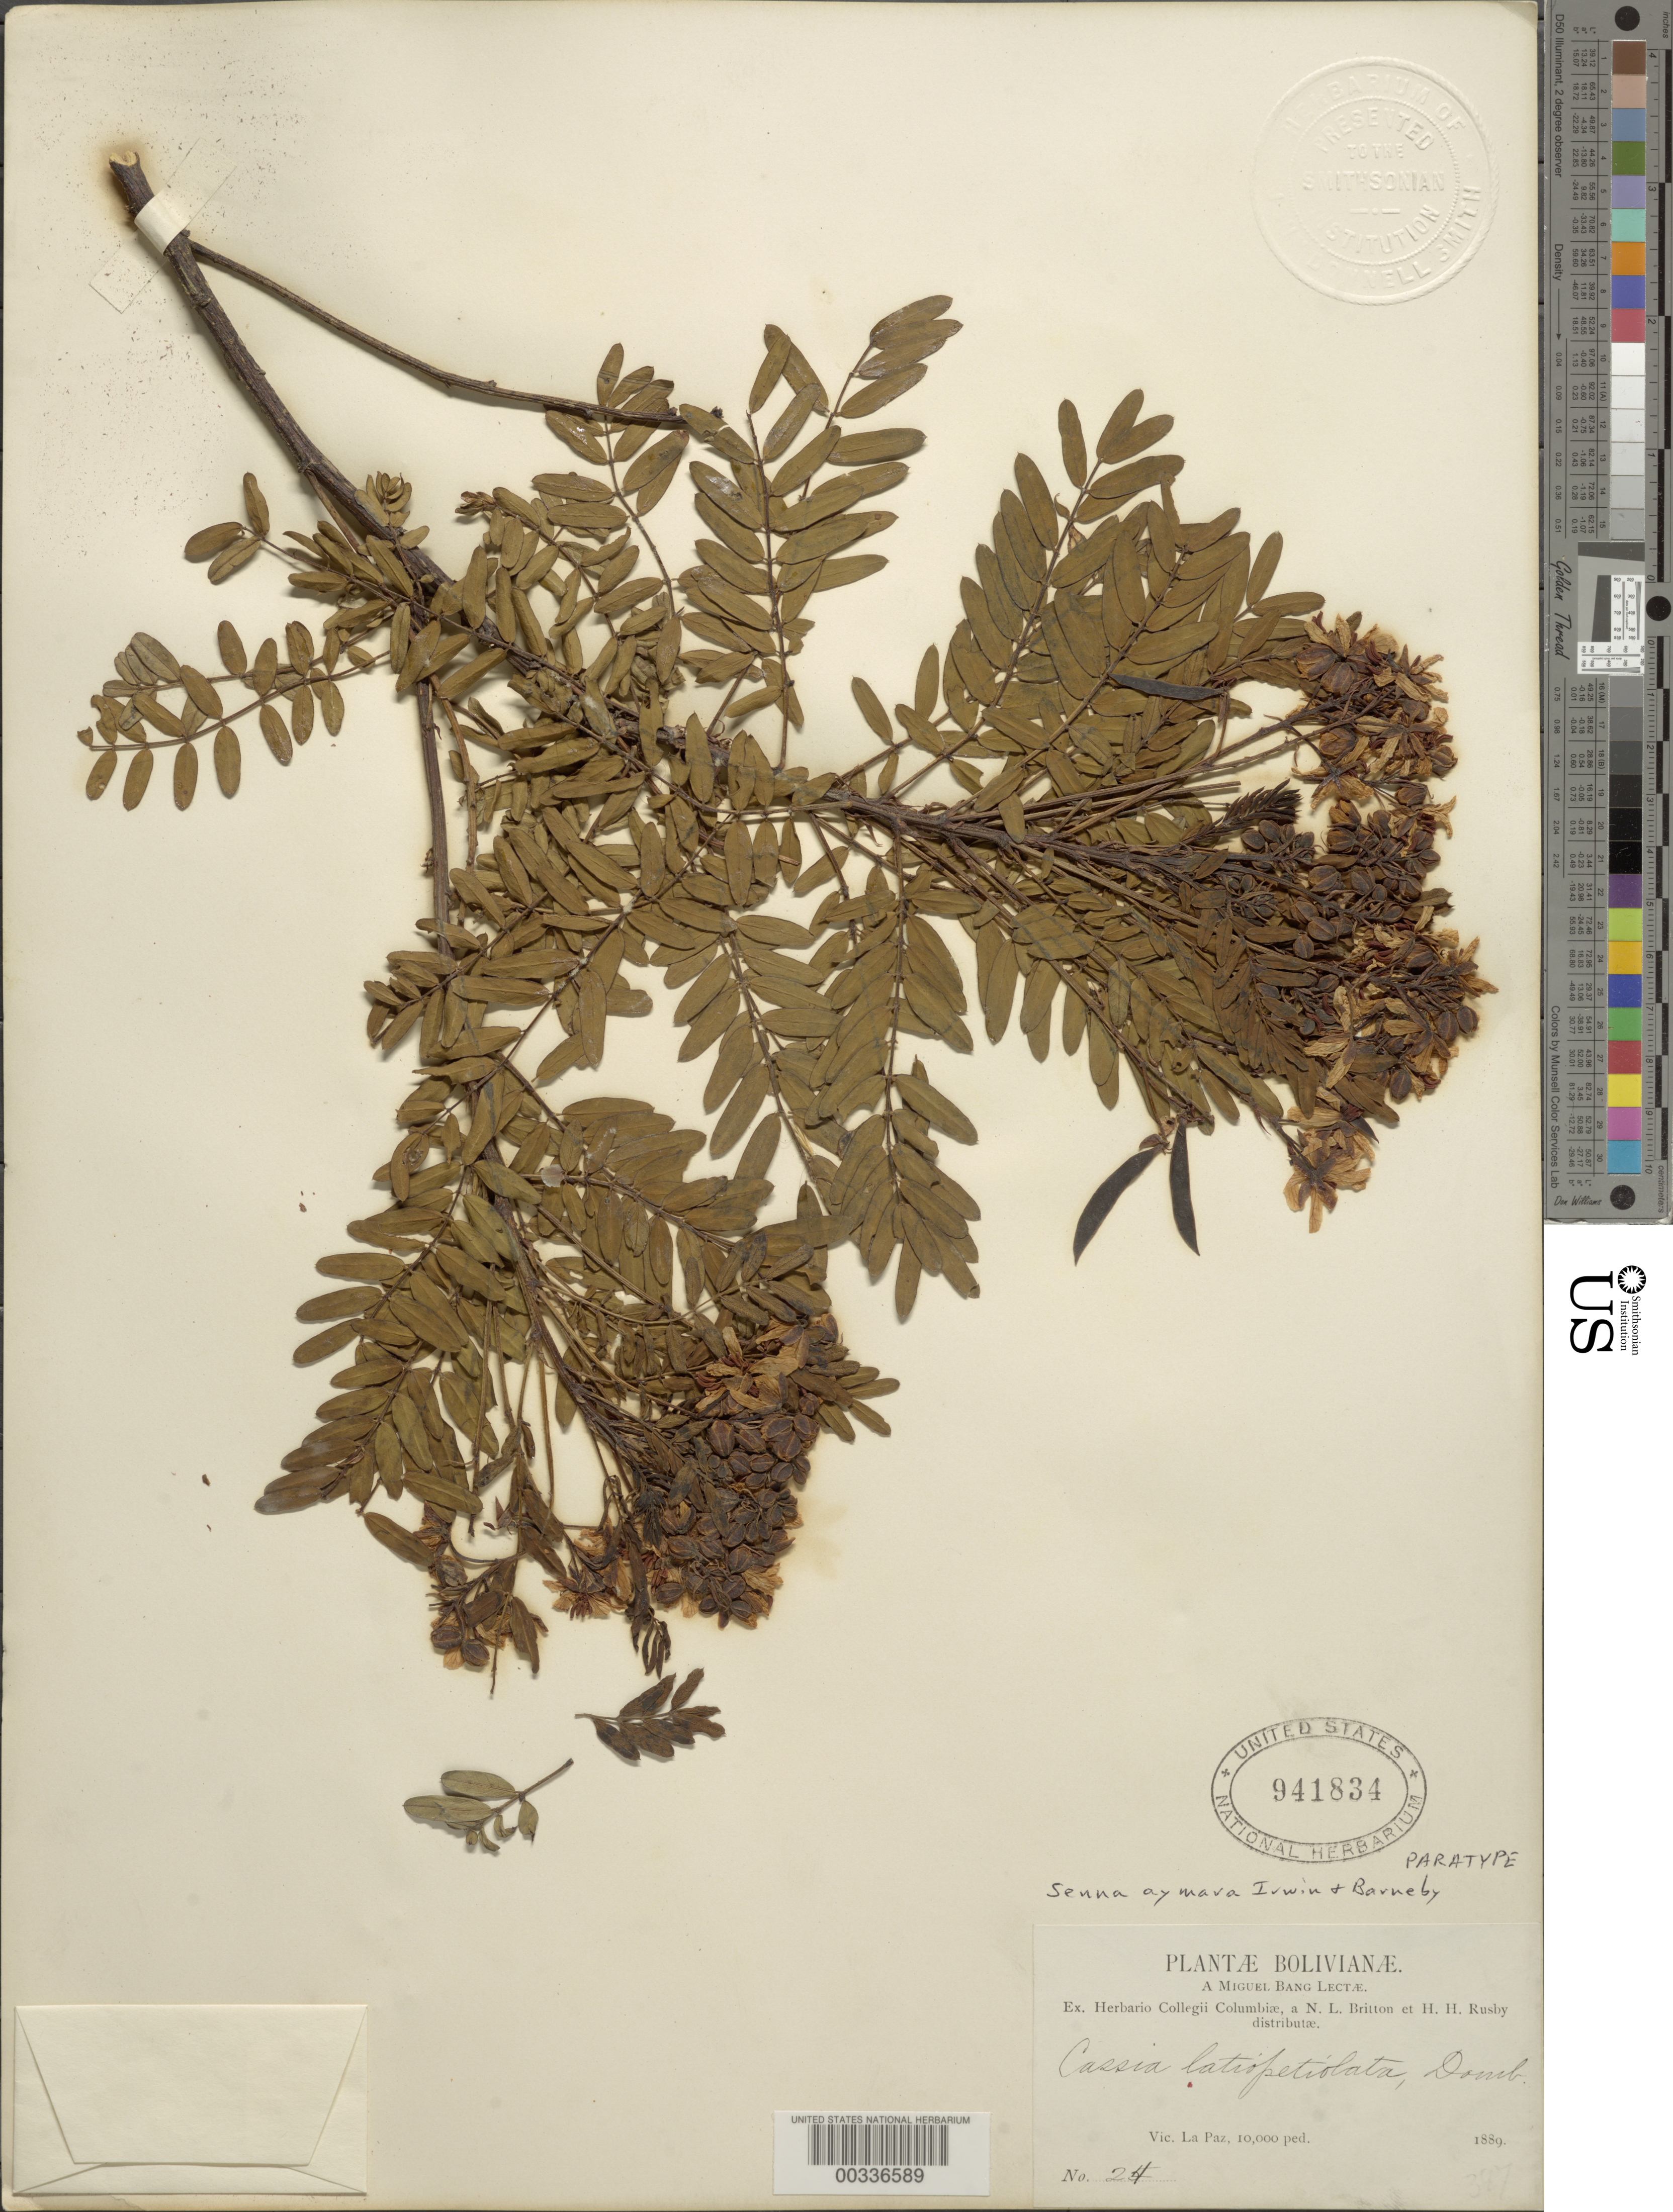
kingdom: Plantae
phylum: Tracheophyta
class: Magnoliopsida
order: Fabales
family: Fabaceae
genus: Senna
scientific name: Senna aymara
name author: H.S. Irwin & Barneby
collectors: M. Bang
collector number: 24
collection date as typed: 1889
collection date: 1889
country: Bolivia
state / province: La Paz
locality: Vicinity of La Paz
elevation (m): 3048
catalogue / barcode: US 941834